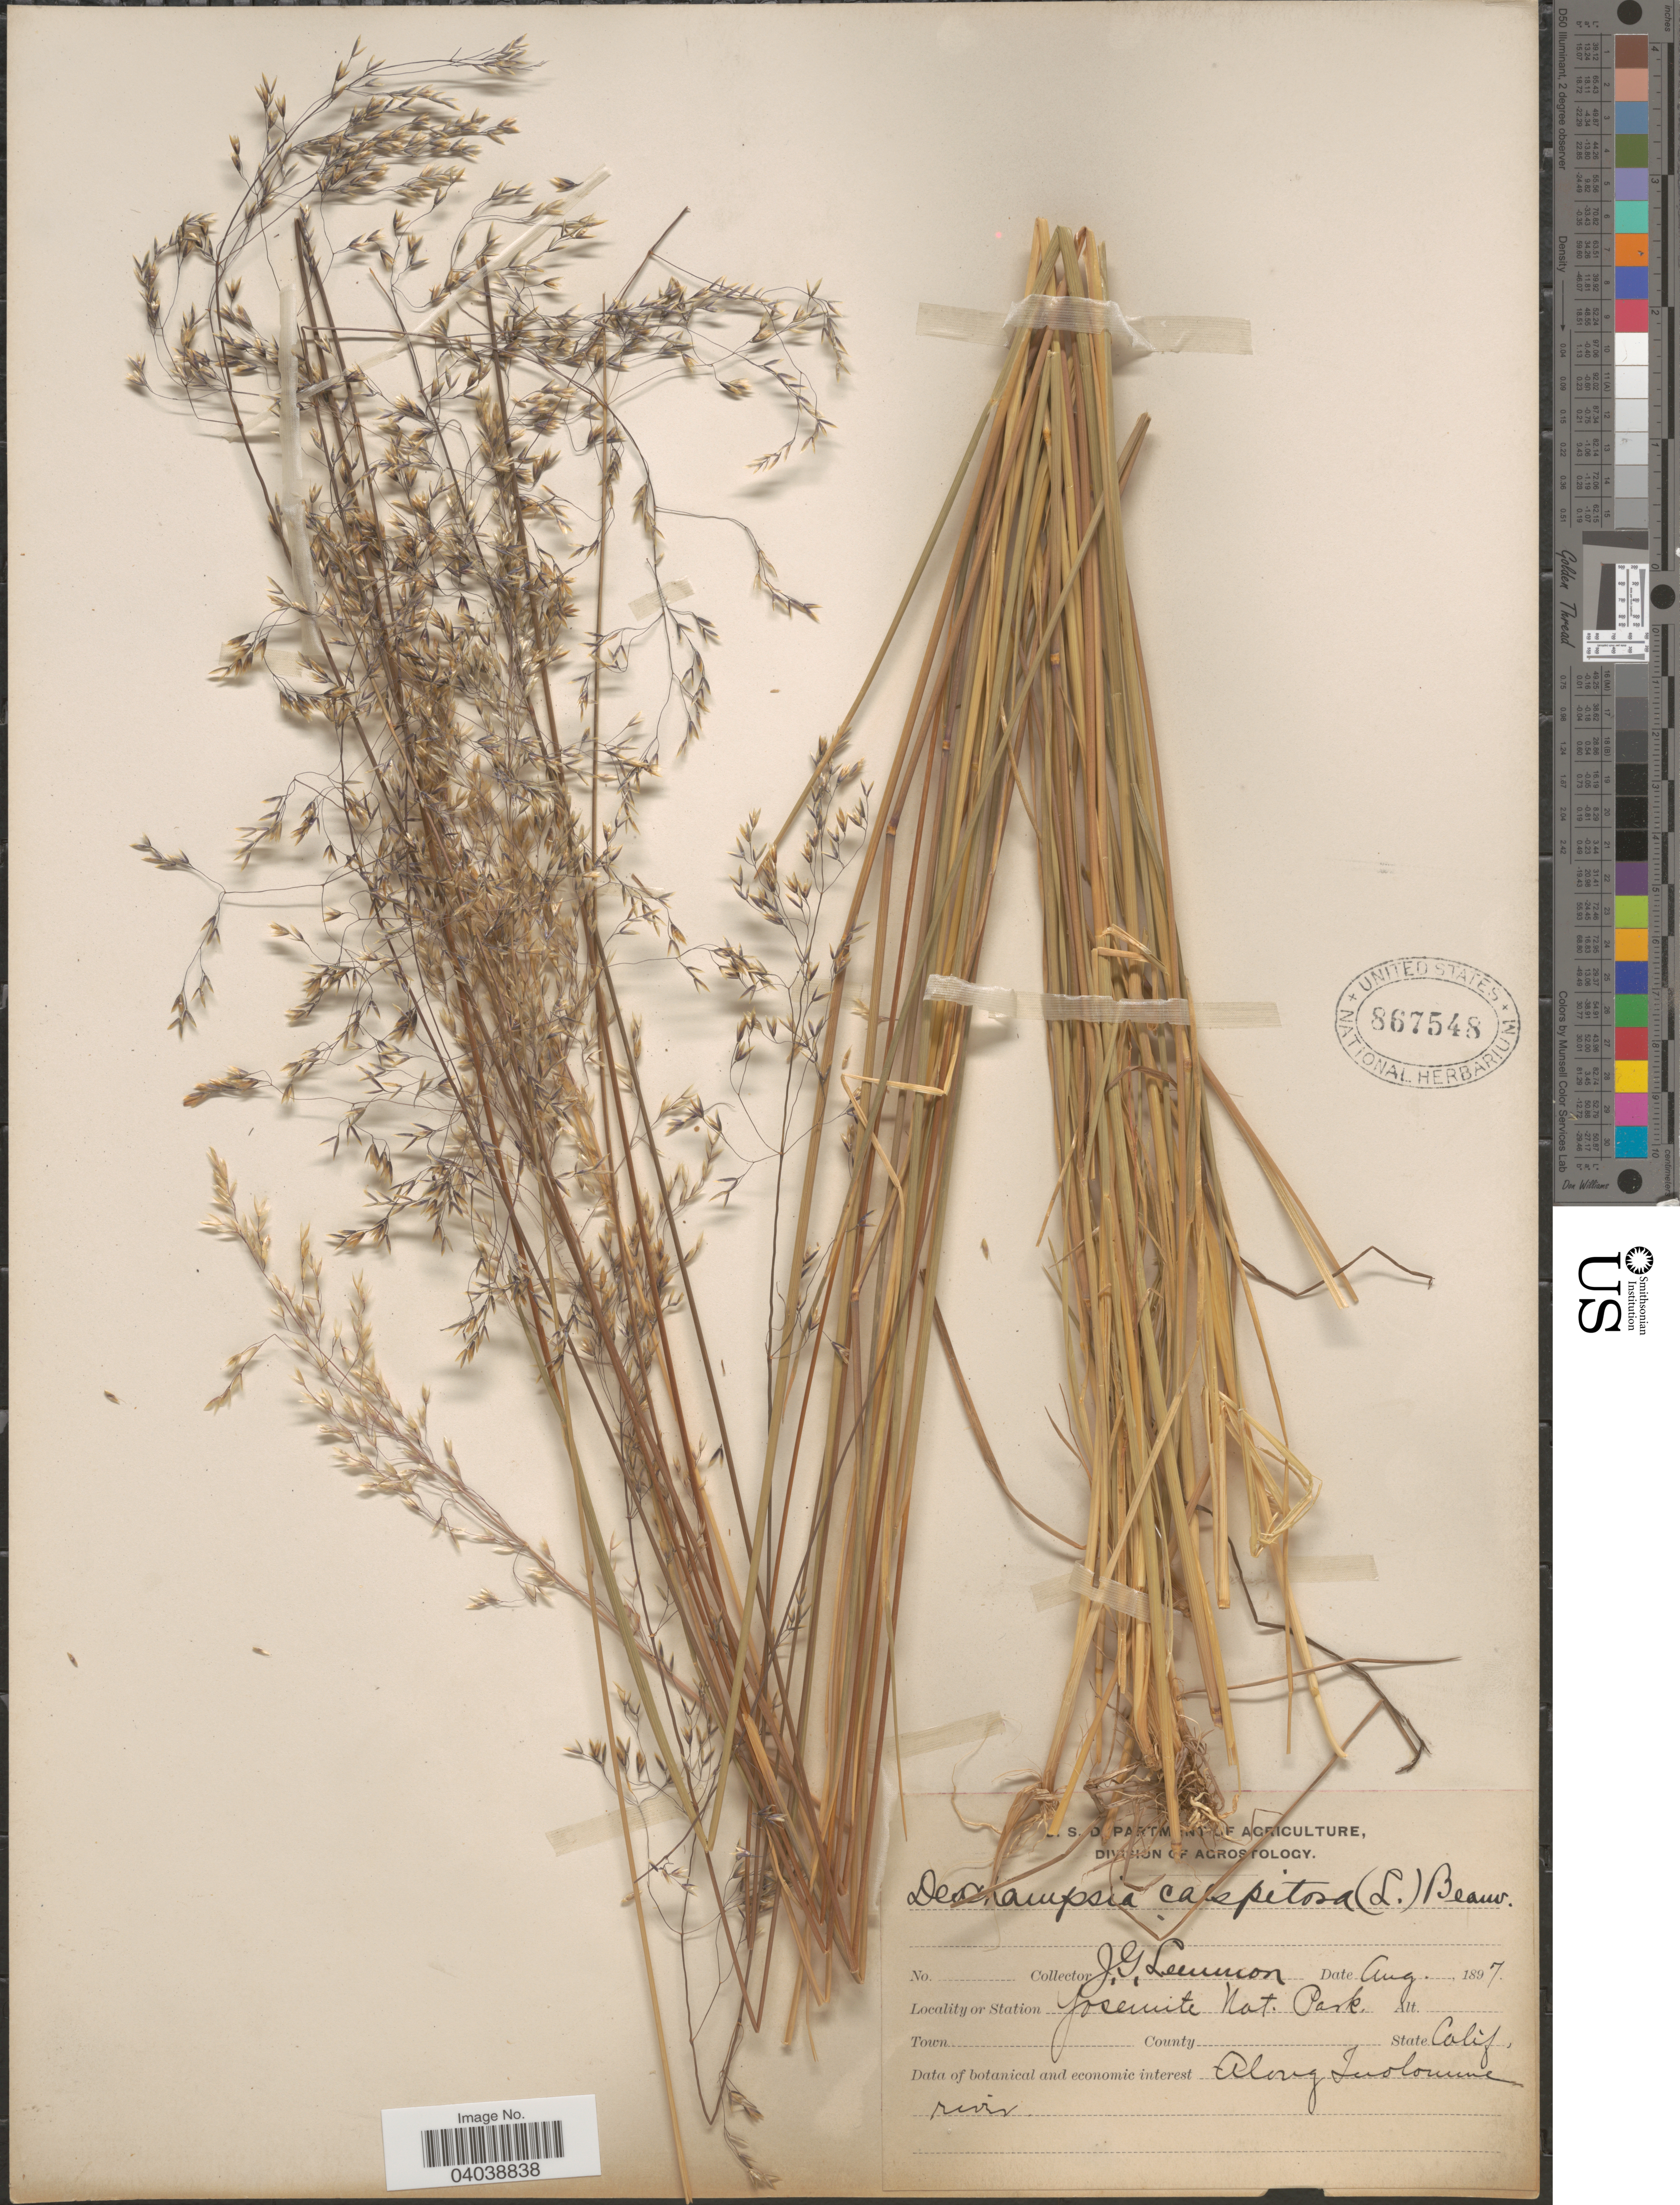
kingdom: Plantae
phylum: Tracheophyta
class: Liliopsida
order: Poales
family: Poaceae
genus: Deschampsia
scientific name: Deschampsia cespitosa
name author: (L.) P. Beauv.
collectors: J. Lemmon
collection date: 1897-08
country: United States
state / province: California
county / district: Tuolumne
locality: Station Yosemite Nat. Park. Along Tuolumne River.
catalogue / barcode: US 867548